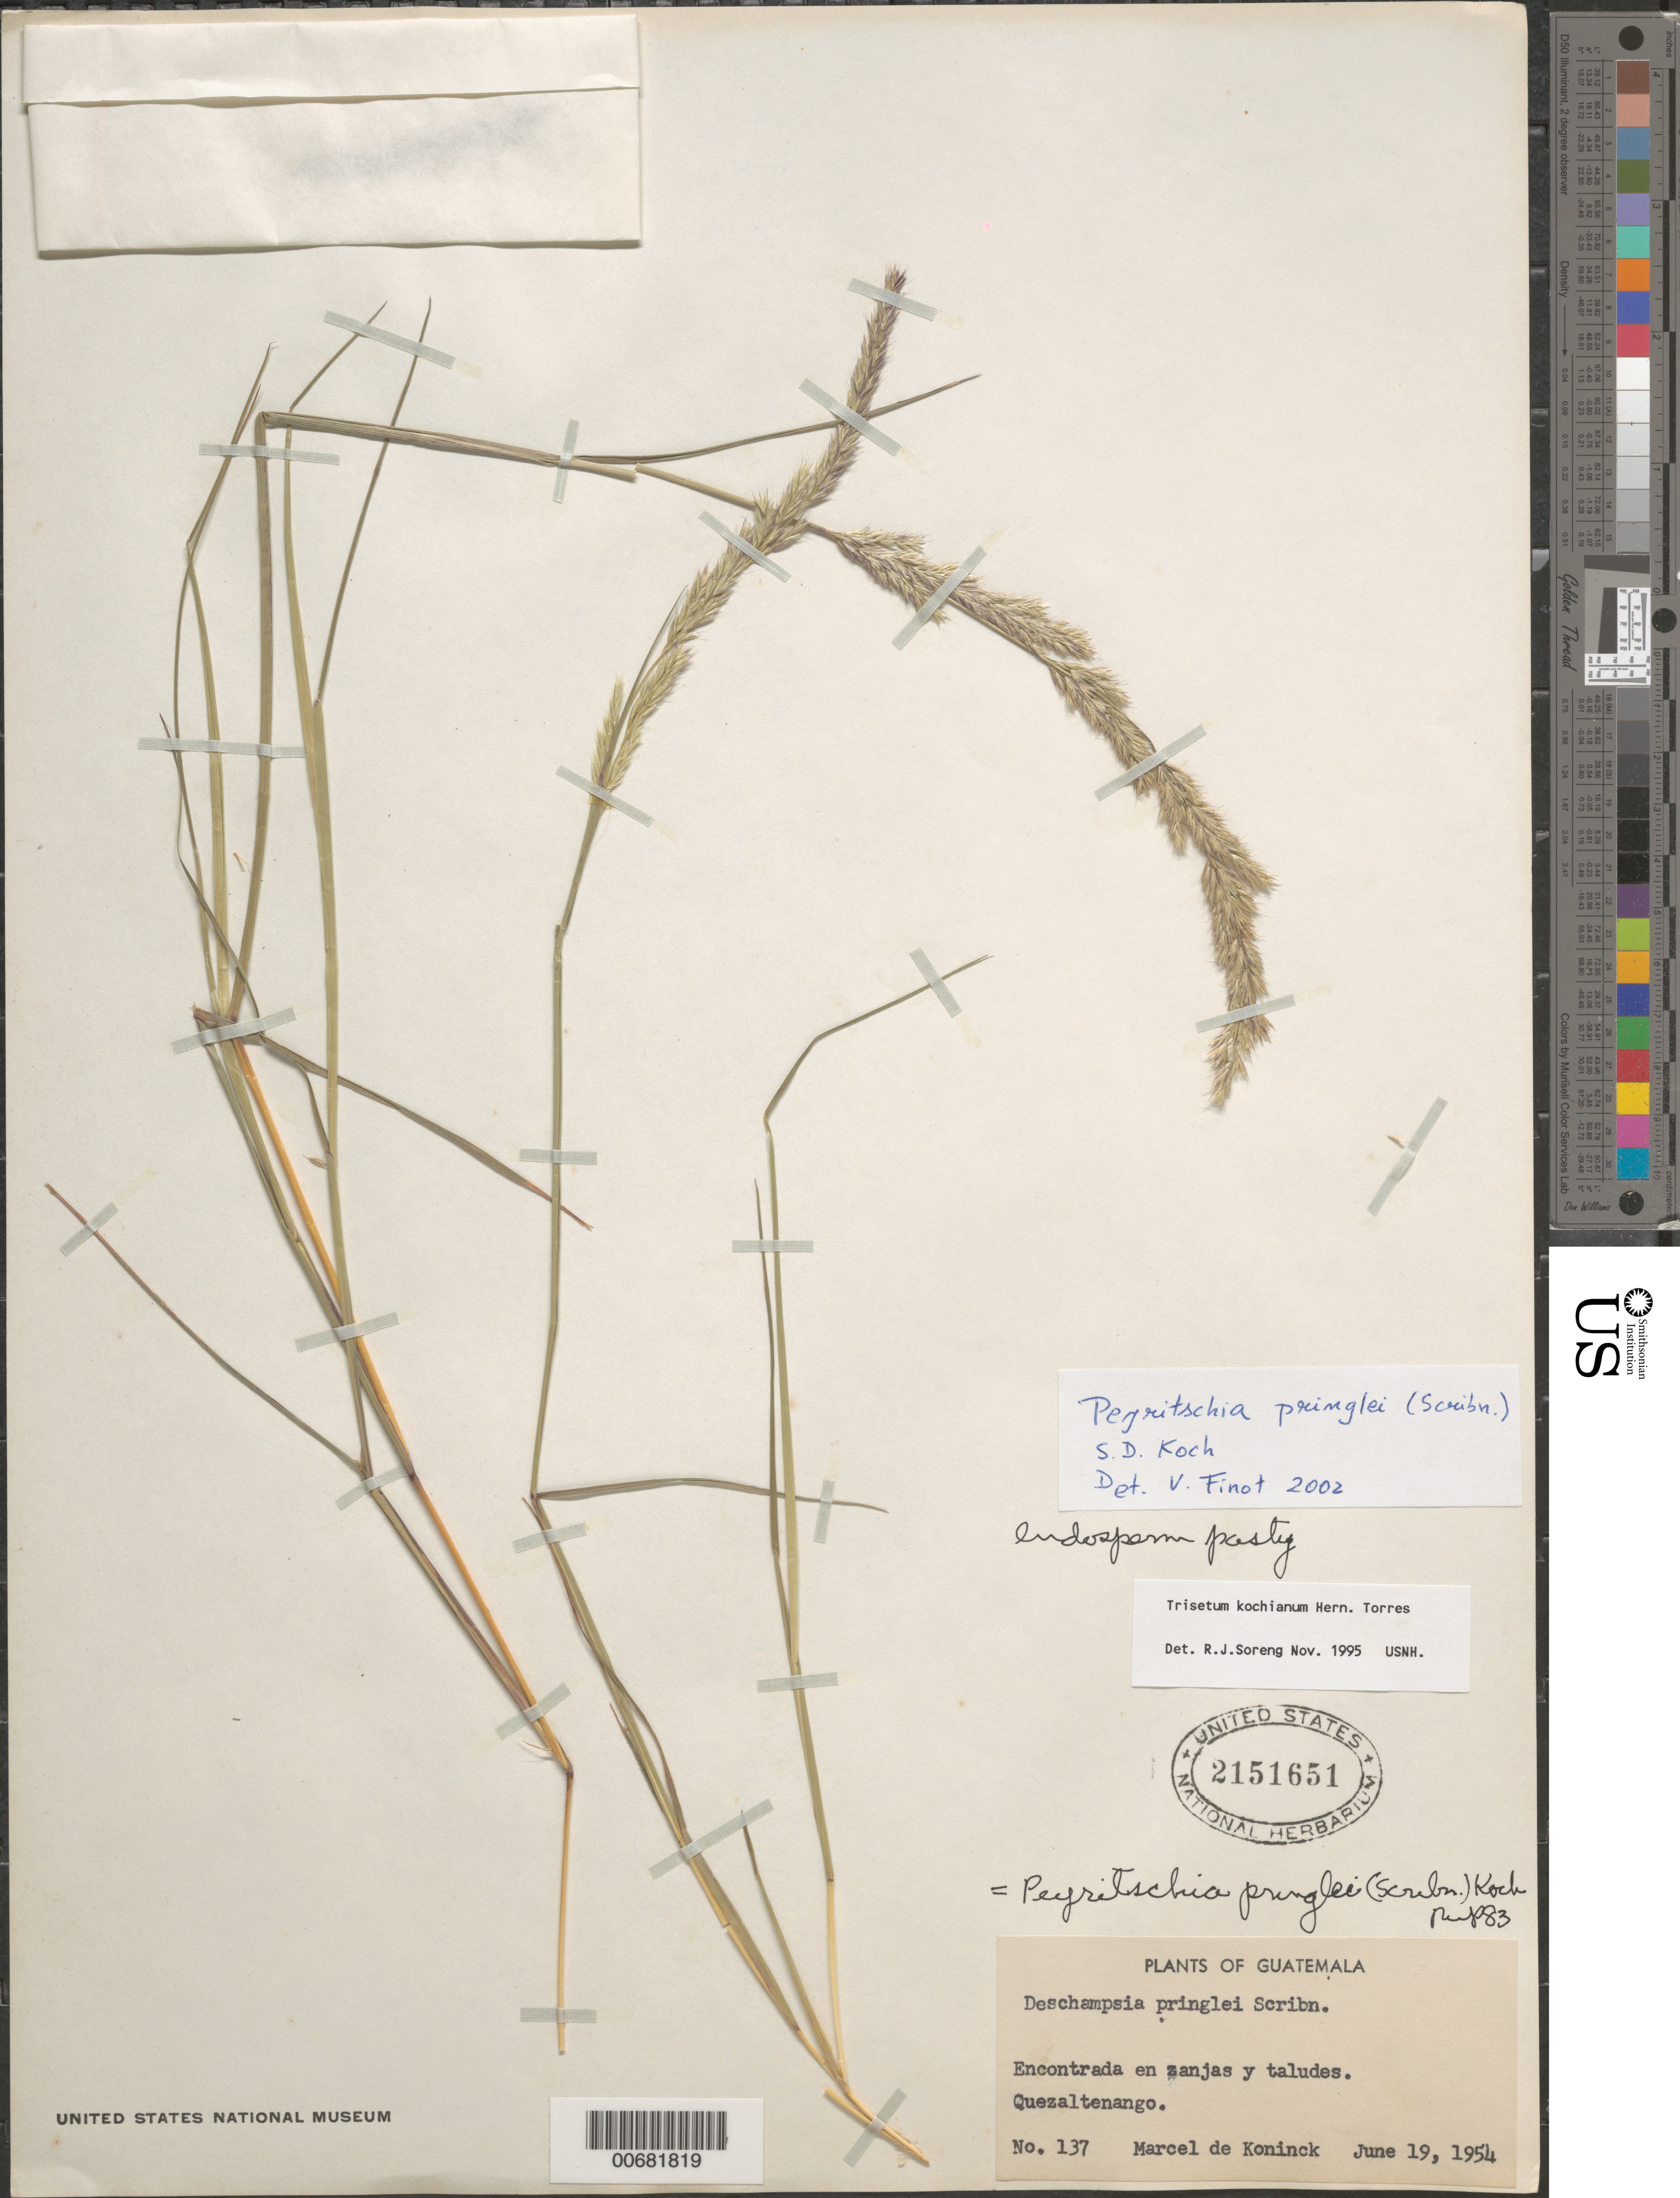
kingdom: Plantae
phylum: Tracheophyta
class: Liliopsida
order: Poales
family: Poaceae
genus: Peyritschia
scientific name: Peyritschia pringlei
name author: (Scribn.) S.D. Koch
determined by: Finot, V. L.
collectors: M. Koninck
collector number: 137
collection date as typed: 19 Jun 1954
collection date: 1954-06-19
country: Guatemala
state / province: Quetzaltenango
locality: Quezaltenango.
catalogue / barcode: US 2151651